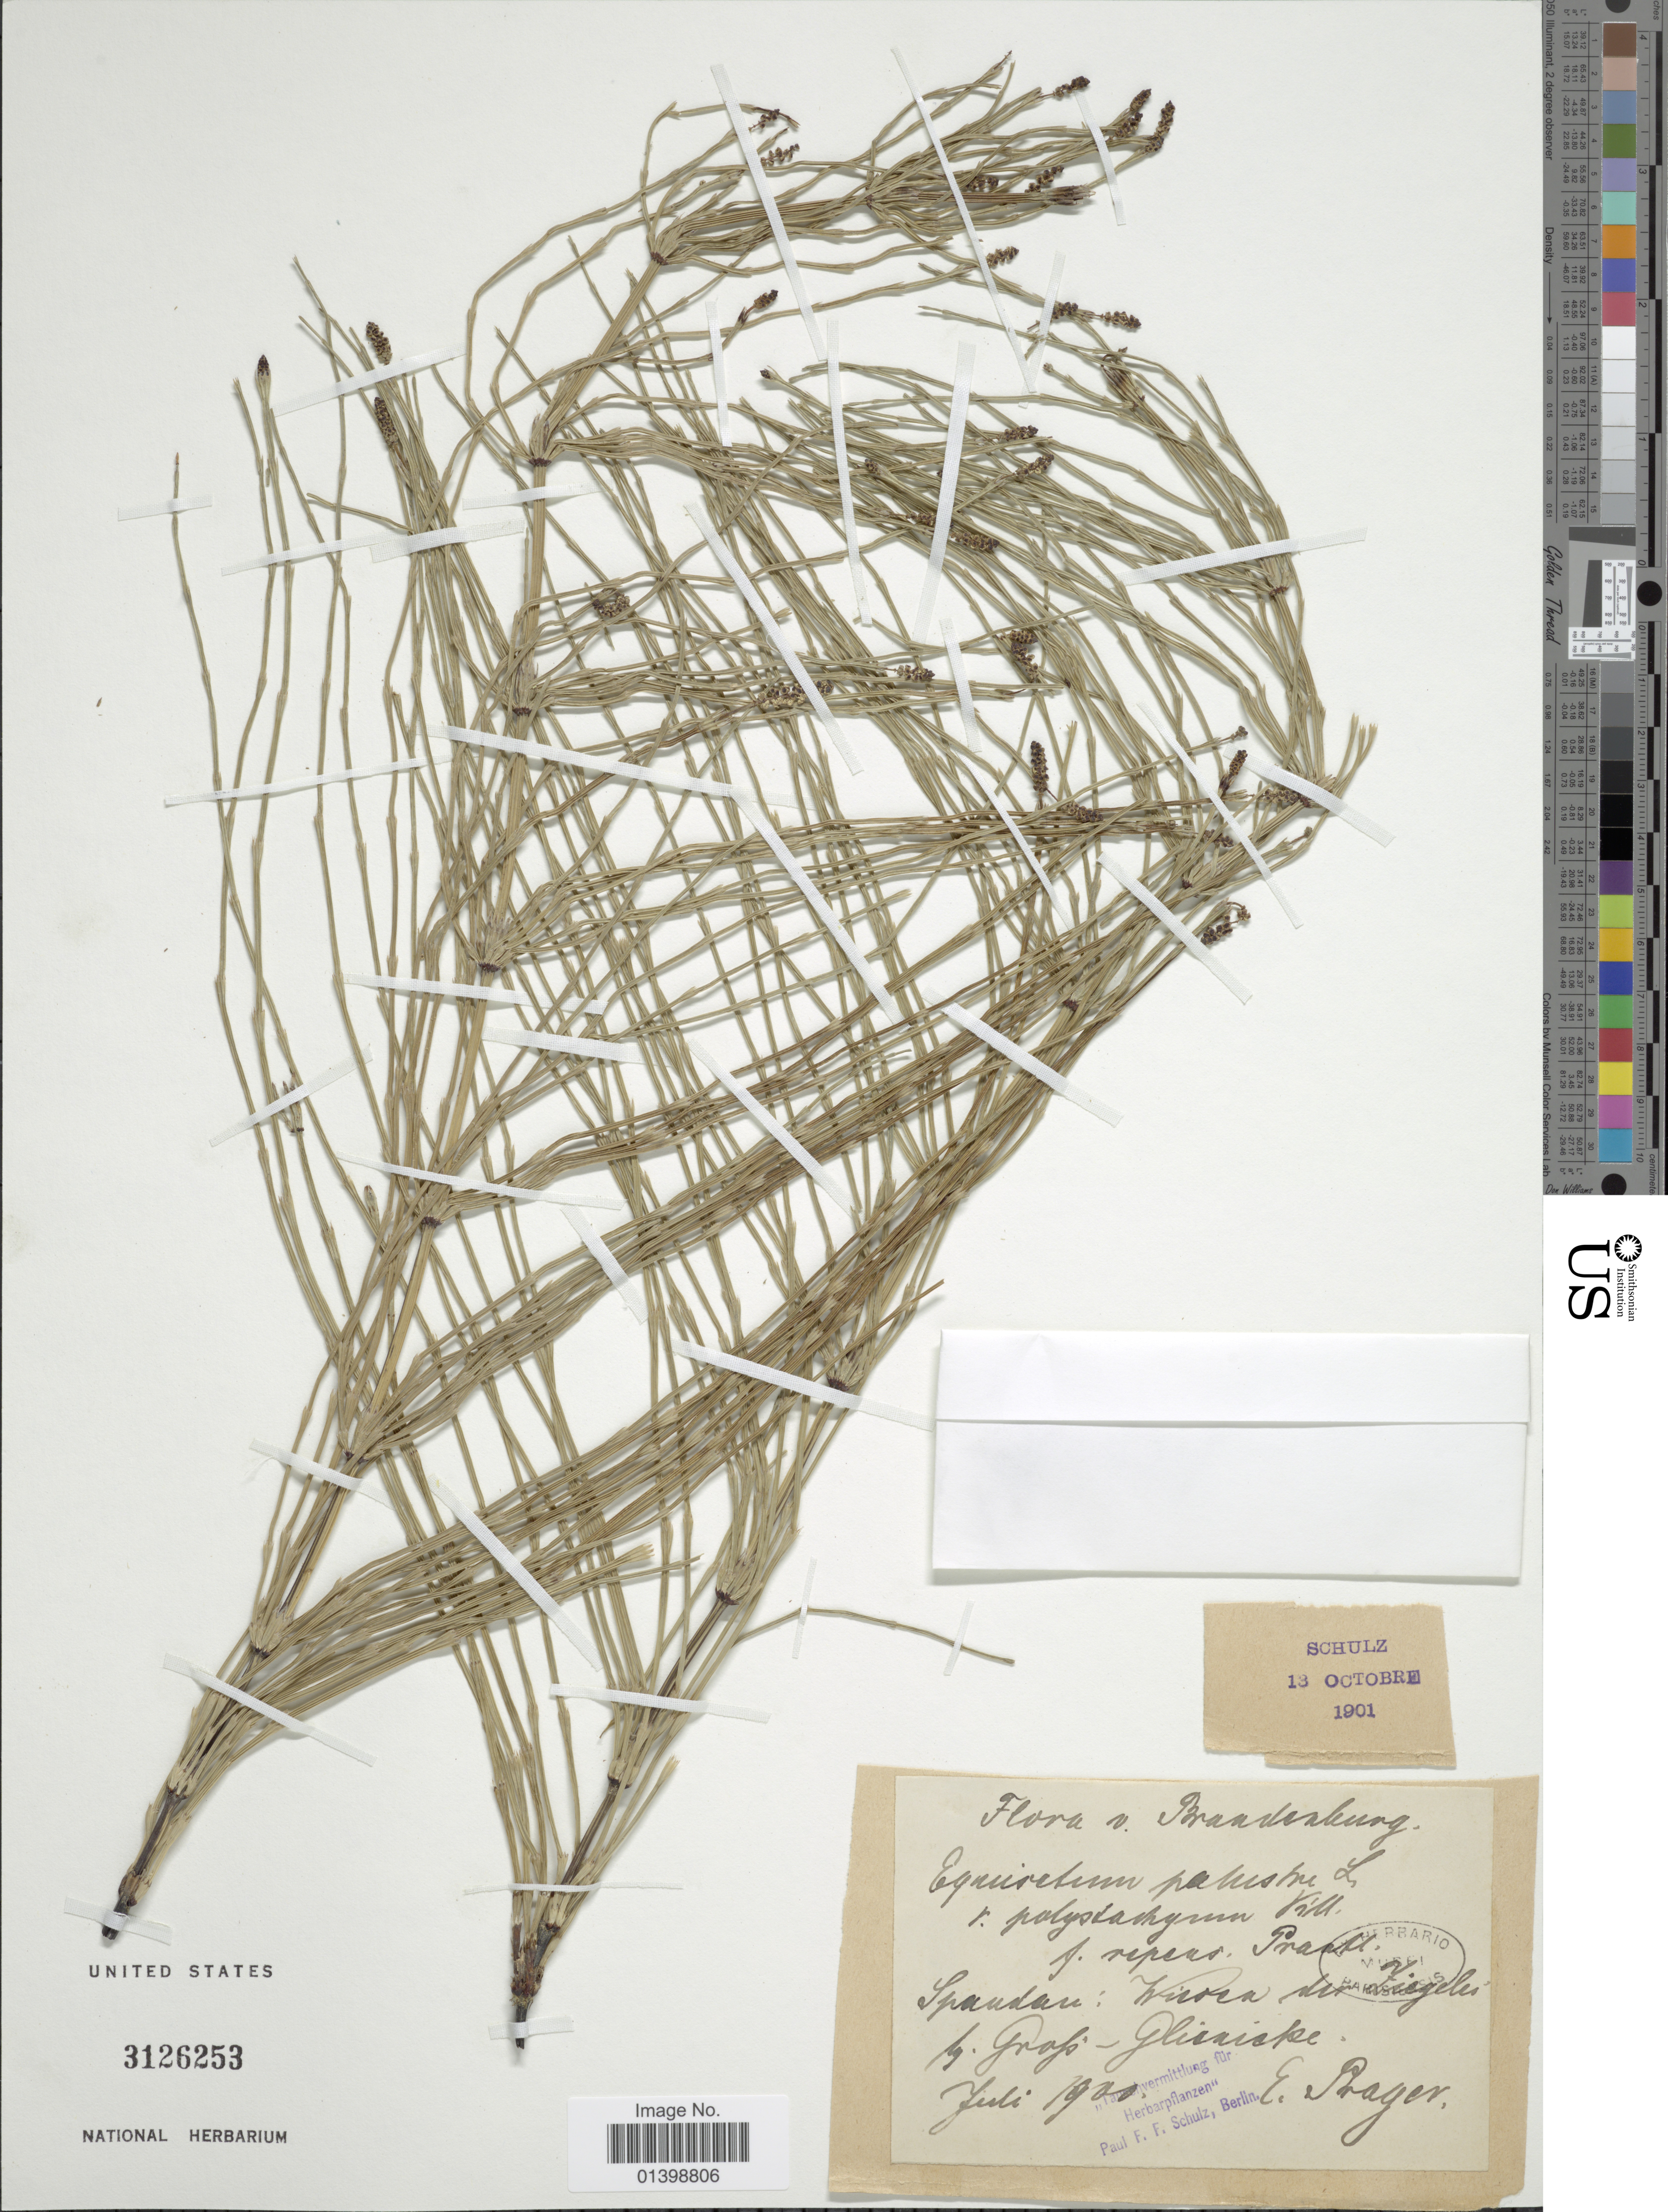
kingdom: Plantae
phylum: Tracheophyta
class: Polypodiopsida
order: Equisetales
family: Equisetaceae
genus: Equisetum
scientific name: Equisetum palustre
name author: L.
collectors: E. Prager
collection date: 1900-07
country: Germany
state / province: Brandenburg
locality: Spandan: Kirden der [illegible text]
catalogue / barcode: US 3126253